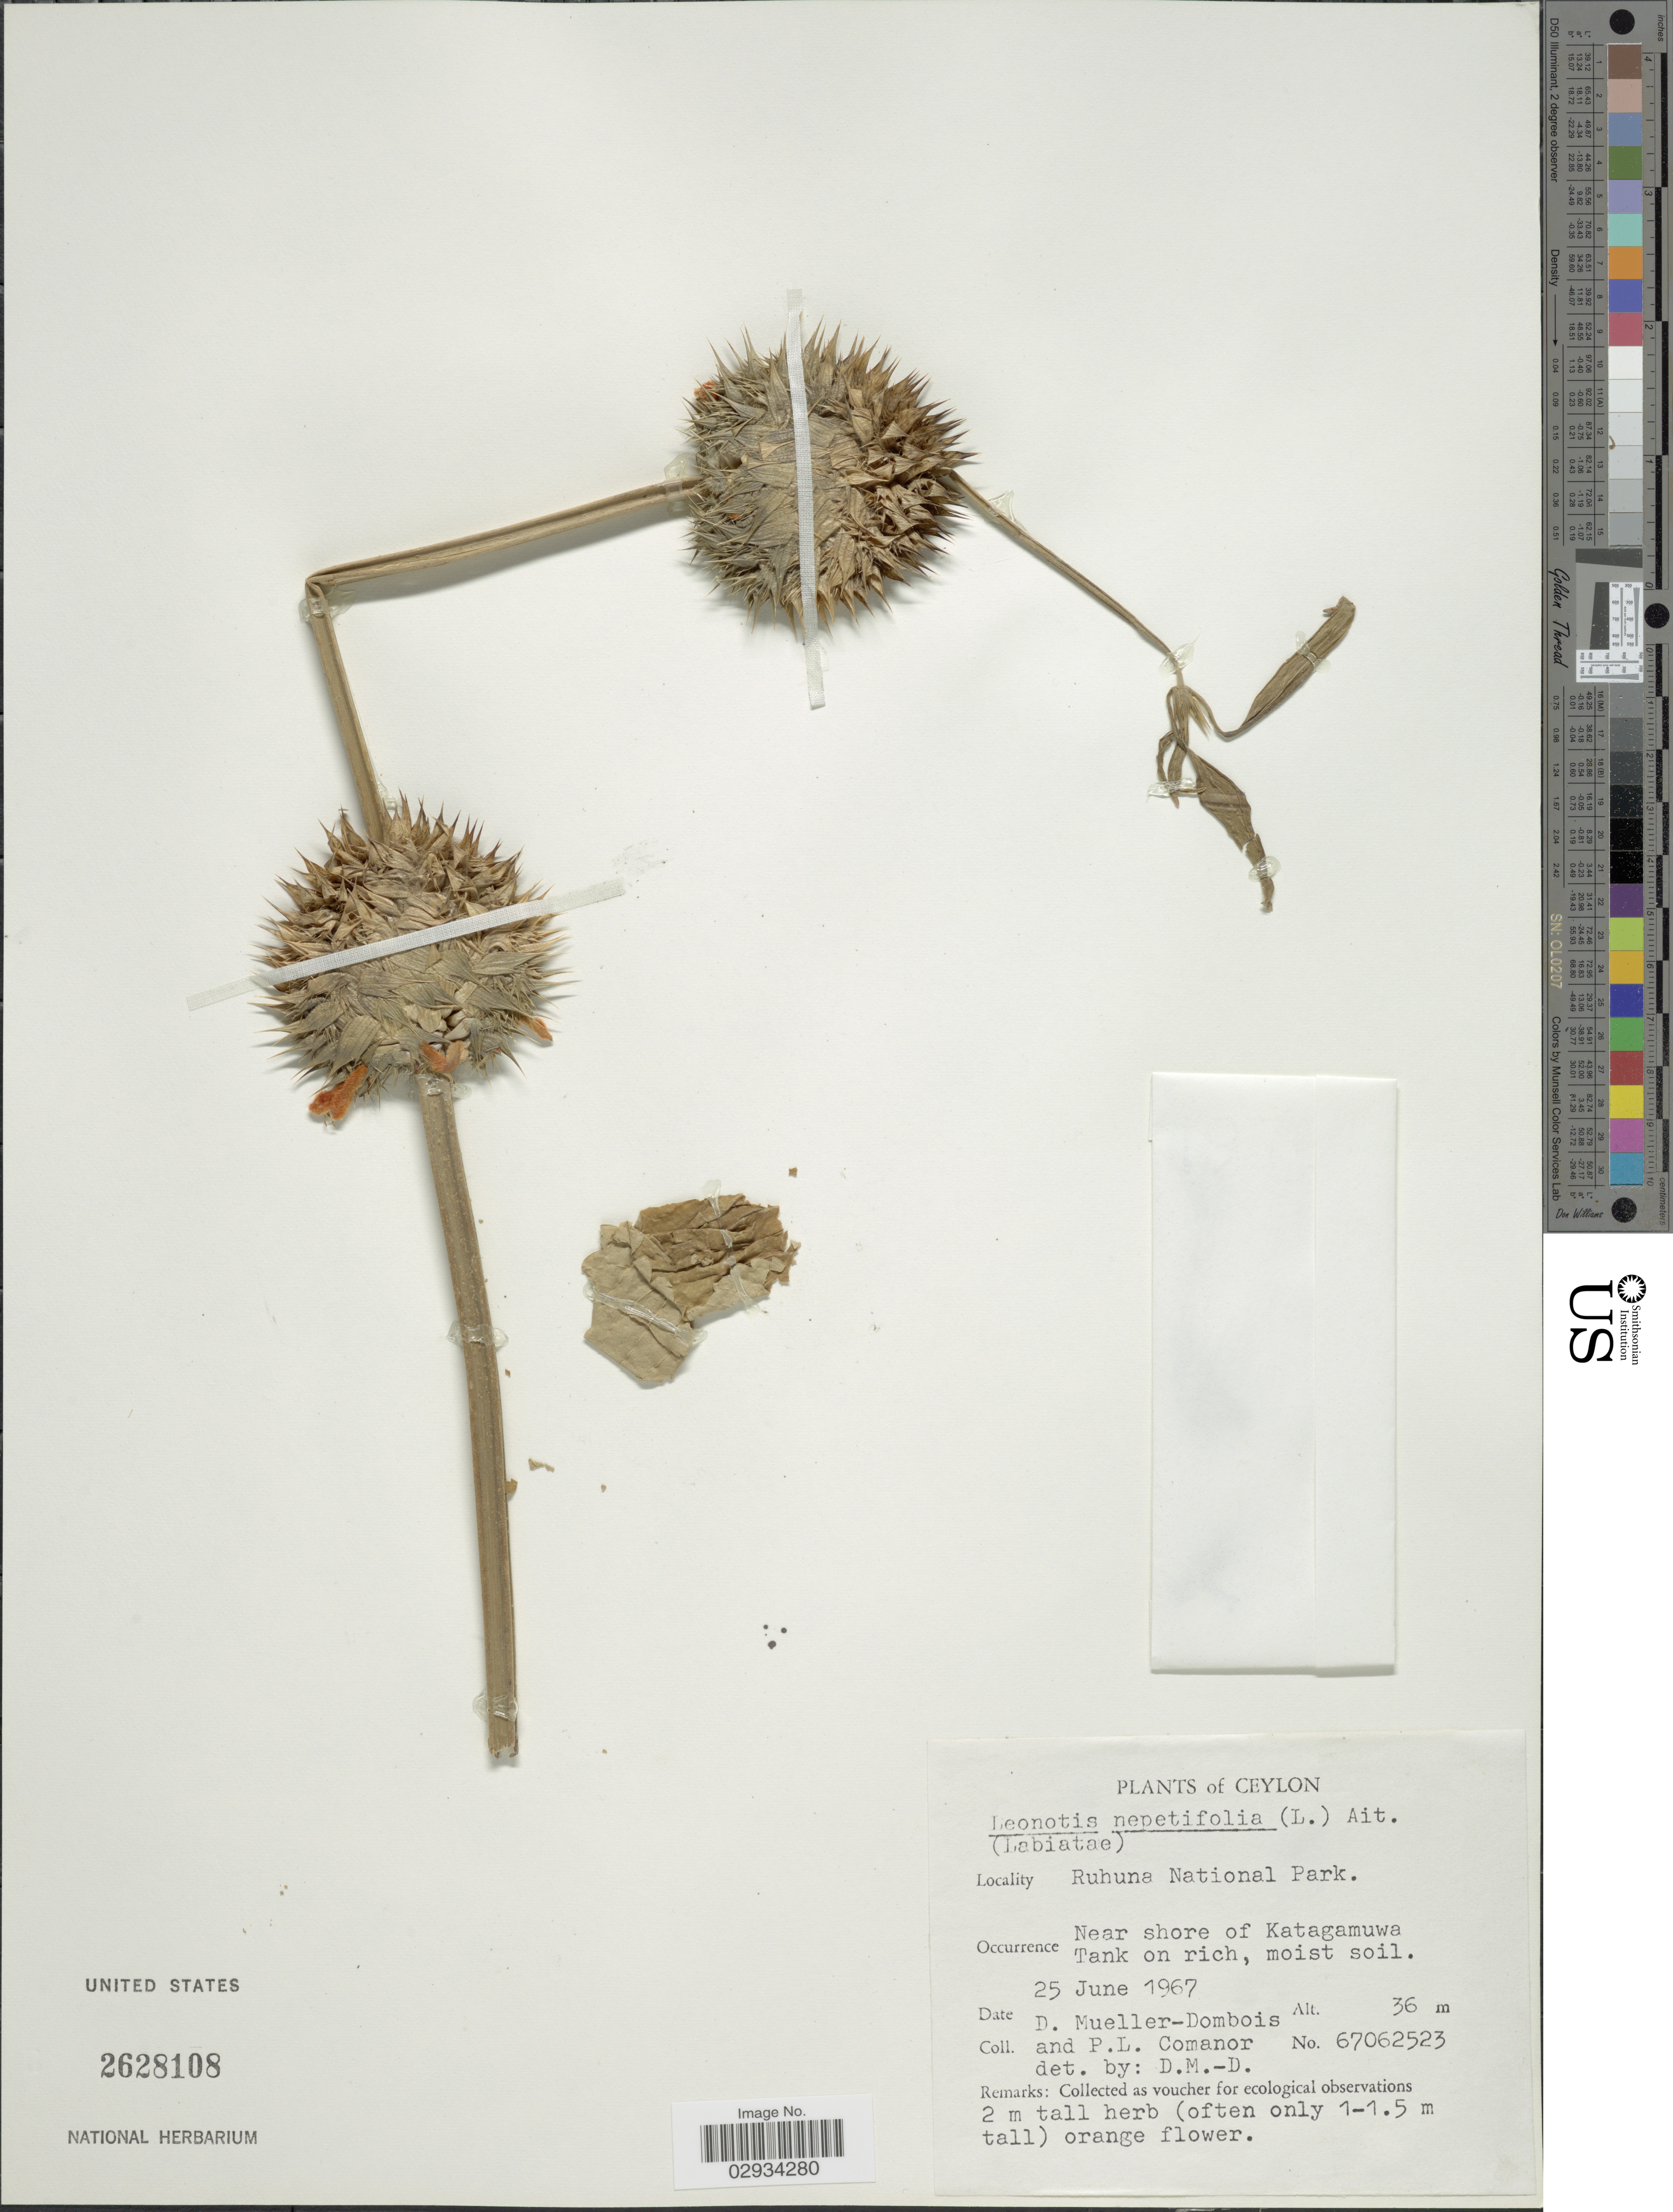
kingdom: Plantae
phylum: Tracheophyta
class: Magnoliopsida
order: Lamiales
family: Lamiaceae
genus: Leonotis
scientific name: Leonotis nepetifolia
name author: (L.) R. Br.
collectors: D. Mueller-Dombois & P. Comanor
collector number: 67062523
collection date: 1967-06-25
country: Sri Lanka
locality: Ceylon. Ruhuna National Park. Near shore of Katagamuwa Tank on rich.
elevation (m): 36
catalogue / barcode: US 2628108